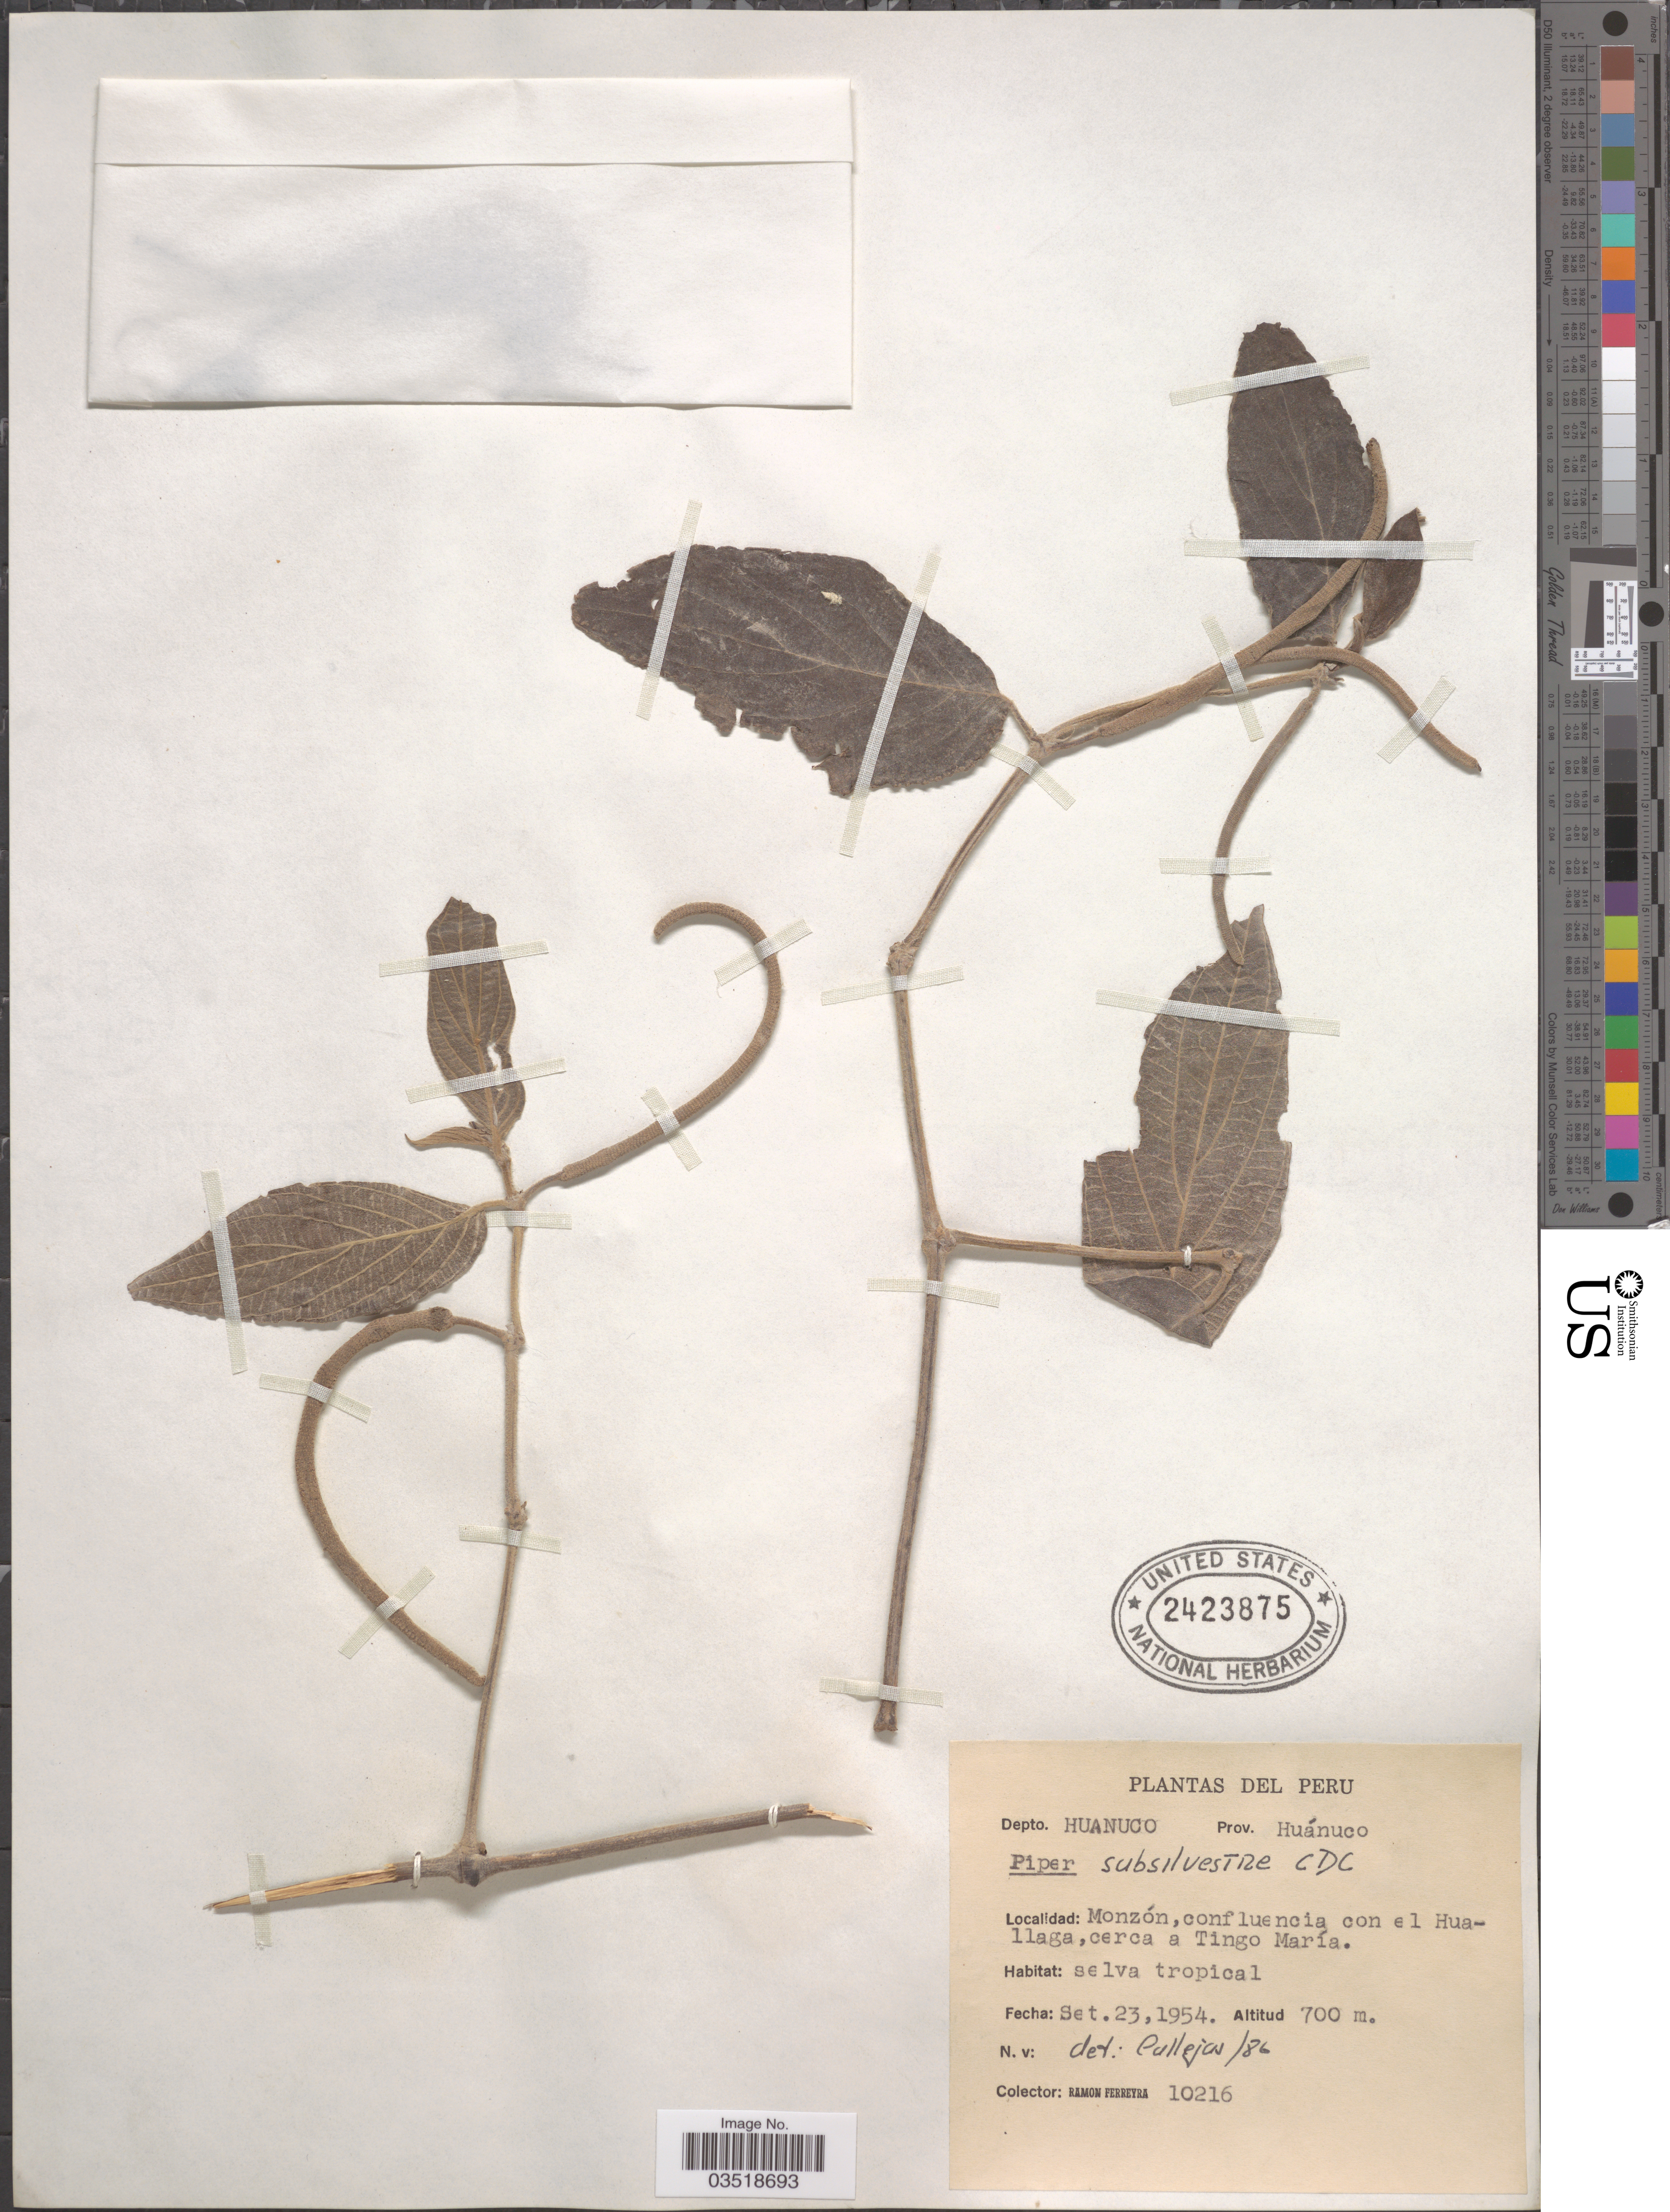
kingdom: Plantae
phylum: Tracheophyta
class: Magnoliopsida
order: Piperales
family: Piperaceae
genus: Piper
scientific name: Piper subsilvestre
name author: C. DC.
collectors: R. A. Ferreyra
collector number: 10216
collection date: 1954-09-23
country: Peru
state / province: Huánuco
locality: Depto. Huanuco. Prov. Huánuco. Monzón, confluencia con el Huallaga, cerca a Tingo María.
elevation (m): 700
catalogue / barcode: US 2423875